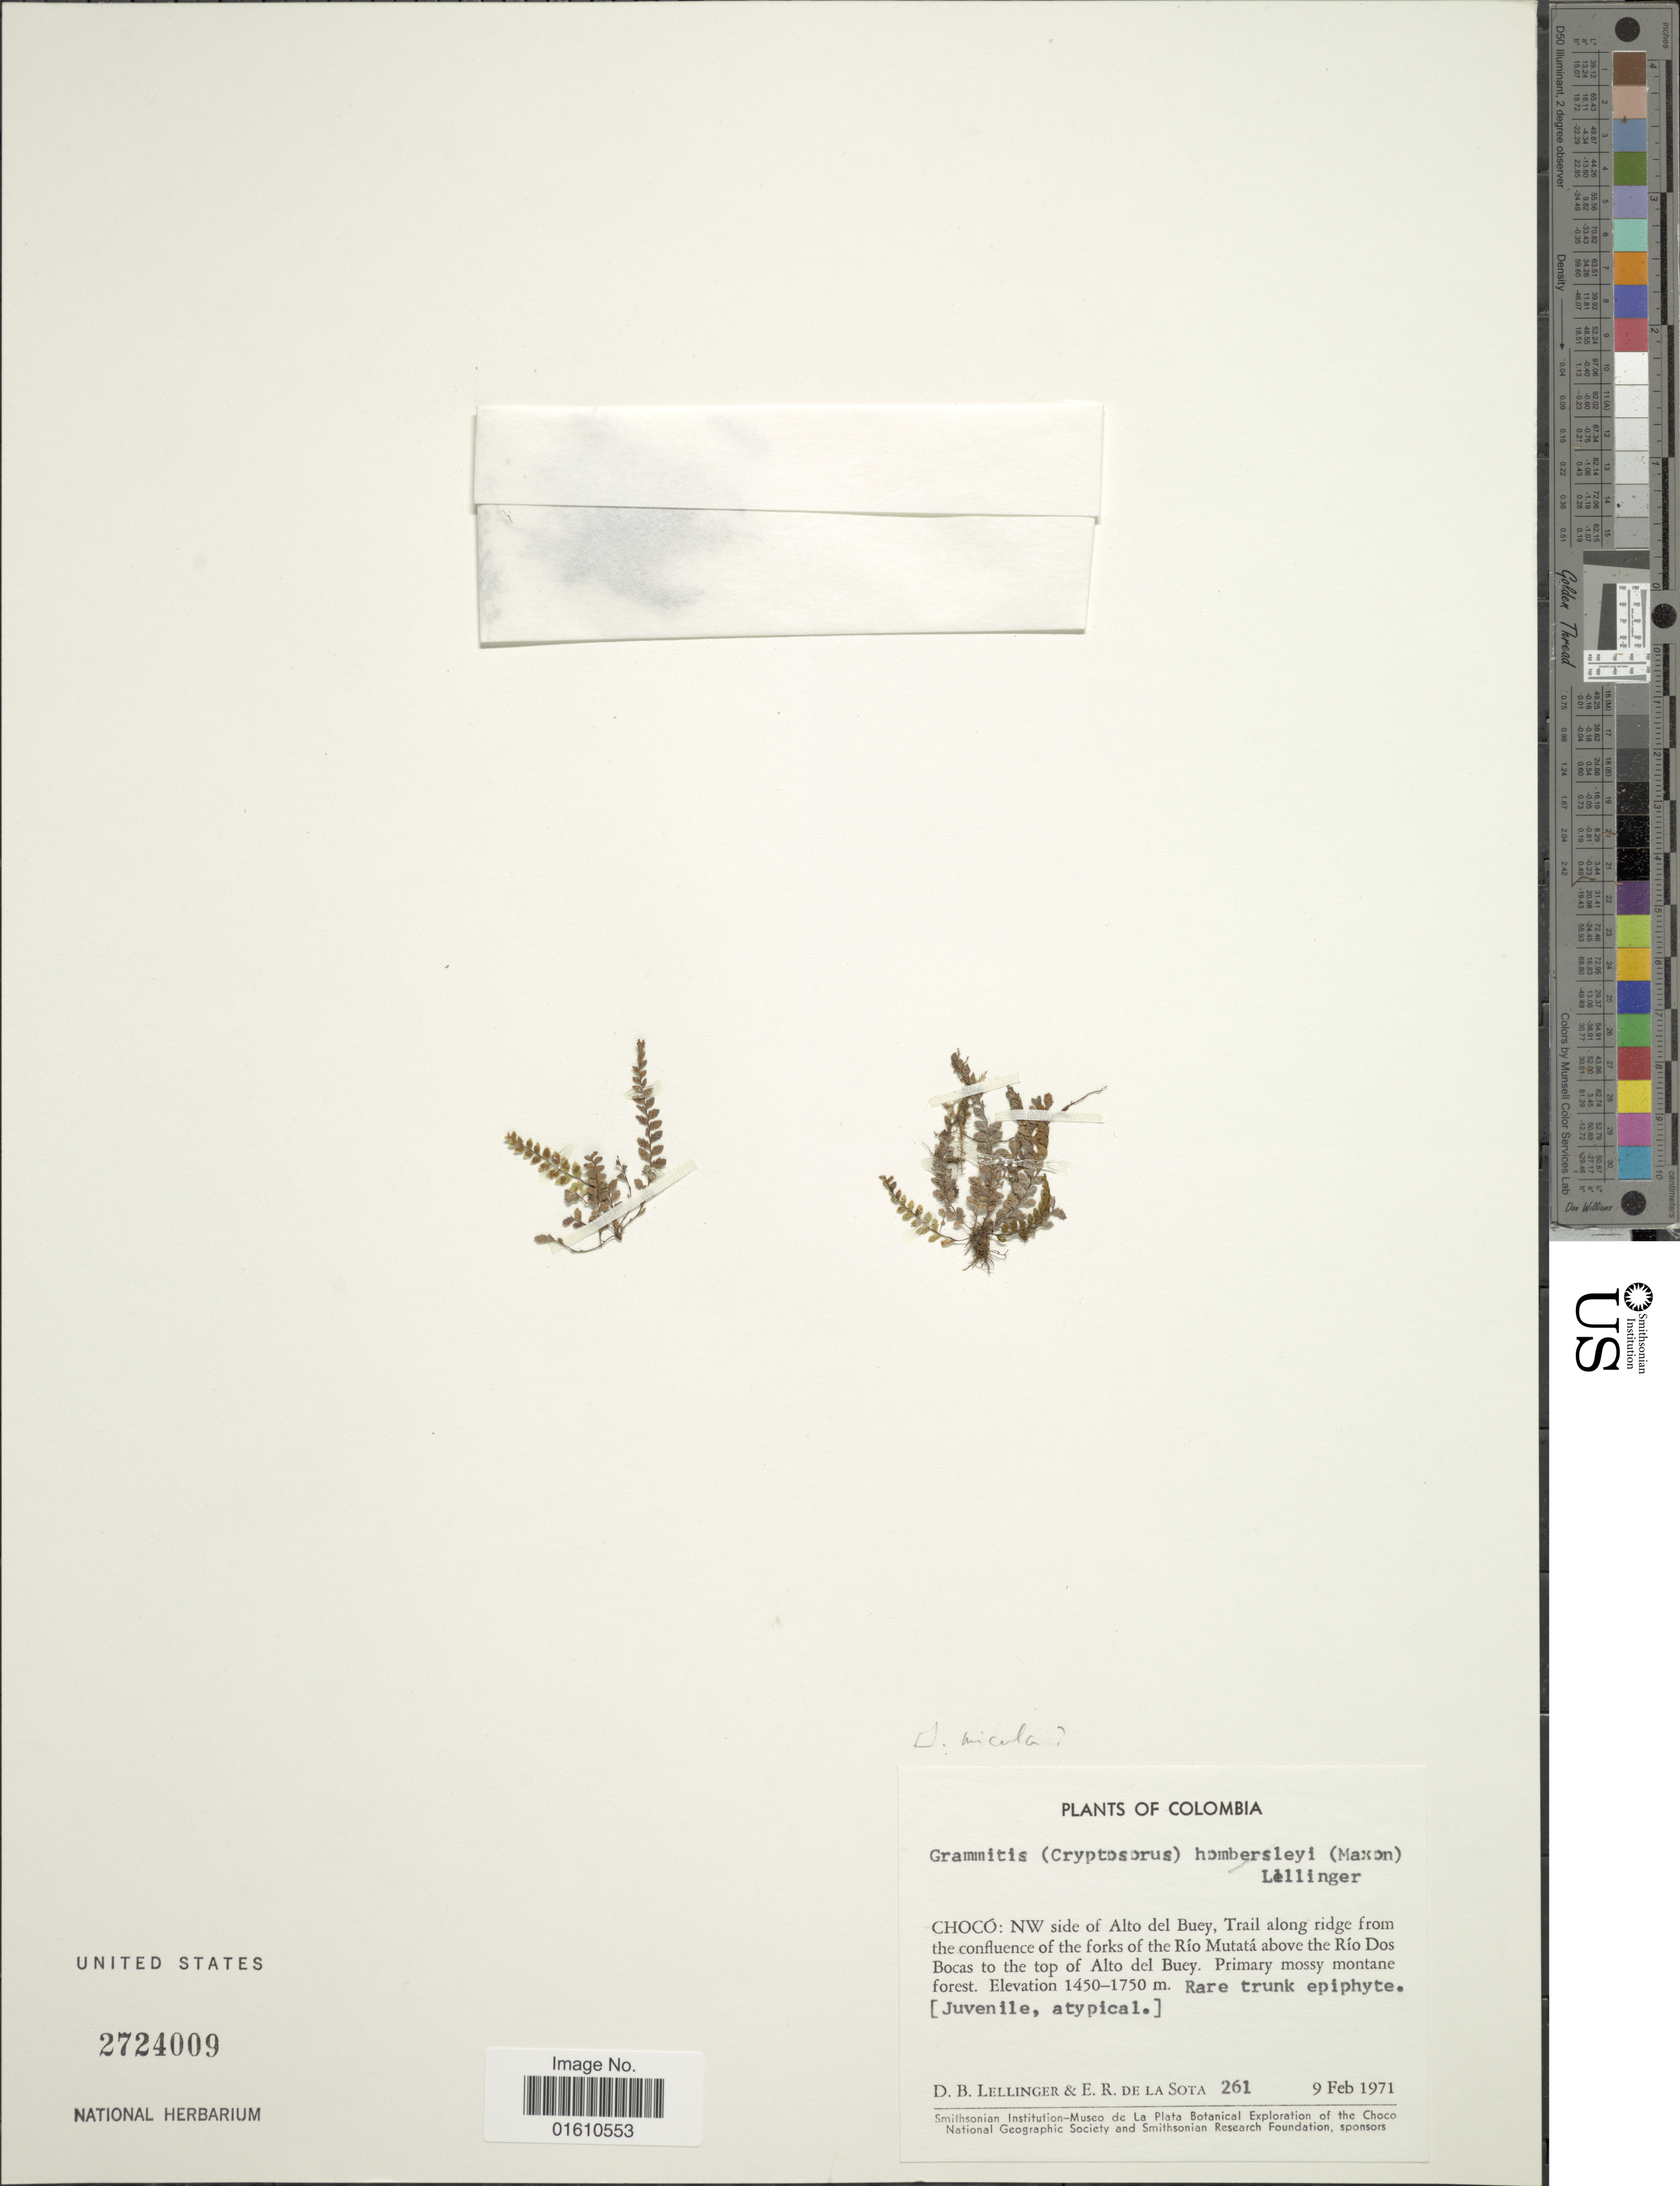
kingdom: Plantae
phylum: Tracheophyta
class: Polypodiopsida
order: Polypodiales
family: Polypodiaceae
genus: Lellingeria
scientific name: Lellingeria hombersleyi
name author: (Maxon) A.R. Sm.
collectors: D. B. Lellinger & E. R. de la Sota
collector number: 261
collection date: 1971-02-09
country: Colombia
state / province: Chocó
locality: Choco: NW side of Alto del Buey, trail along ridge from the confluence of the forks of the Rio Mutata above the Rio Dos Bocas to the top of Alto del Buey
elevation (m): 1450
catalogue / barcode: US 2724009